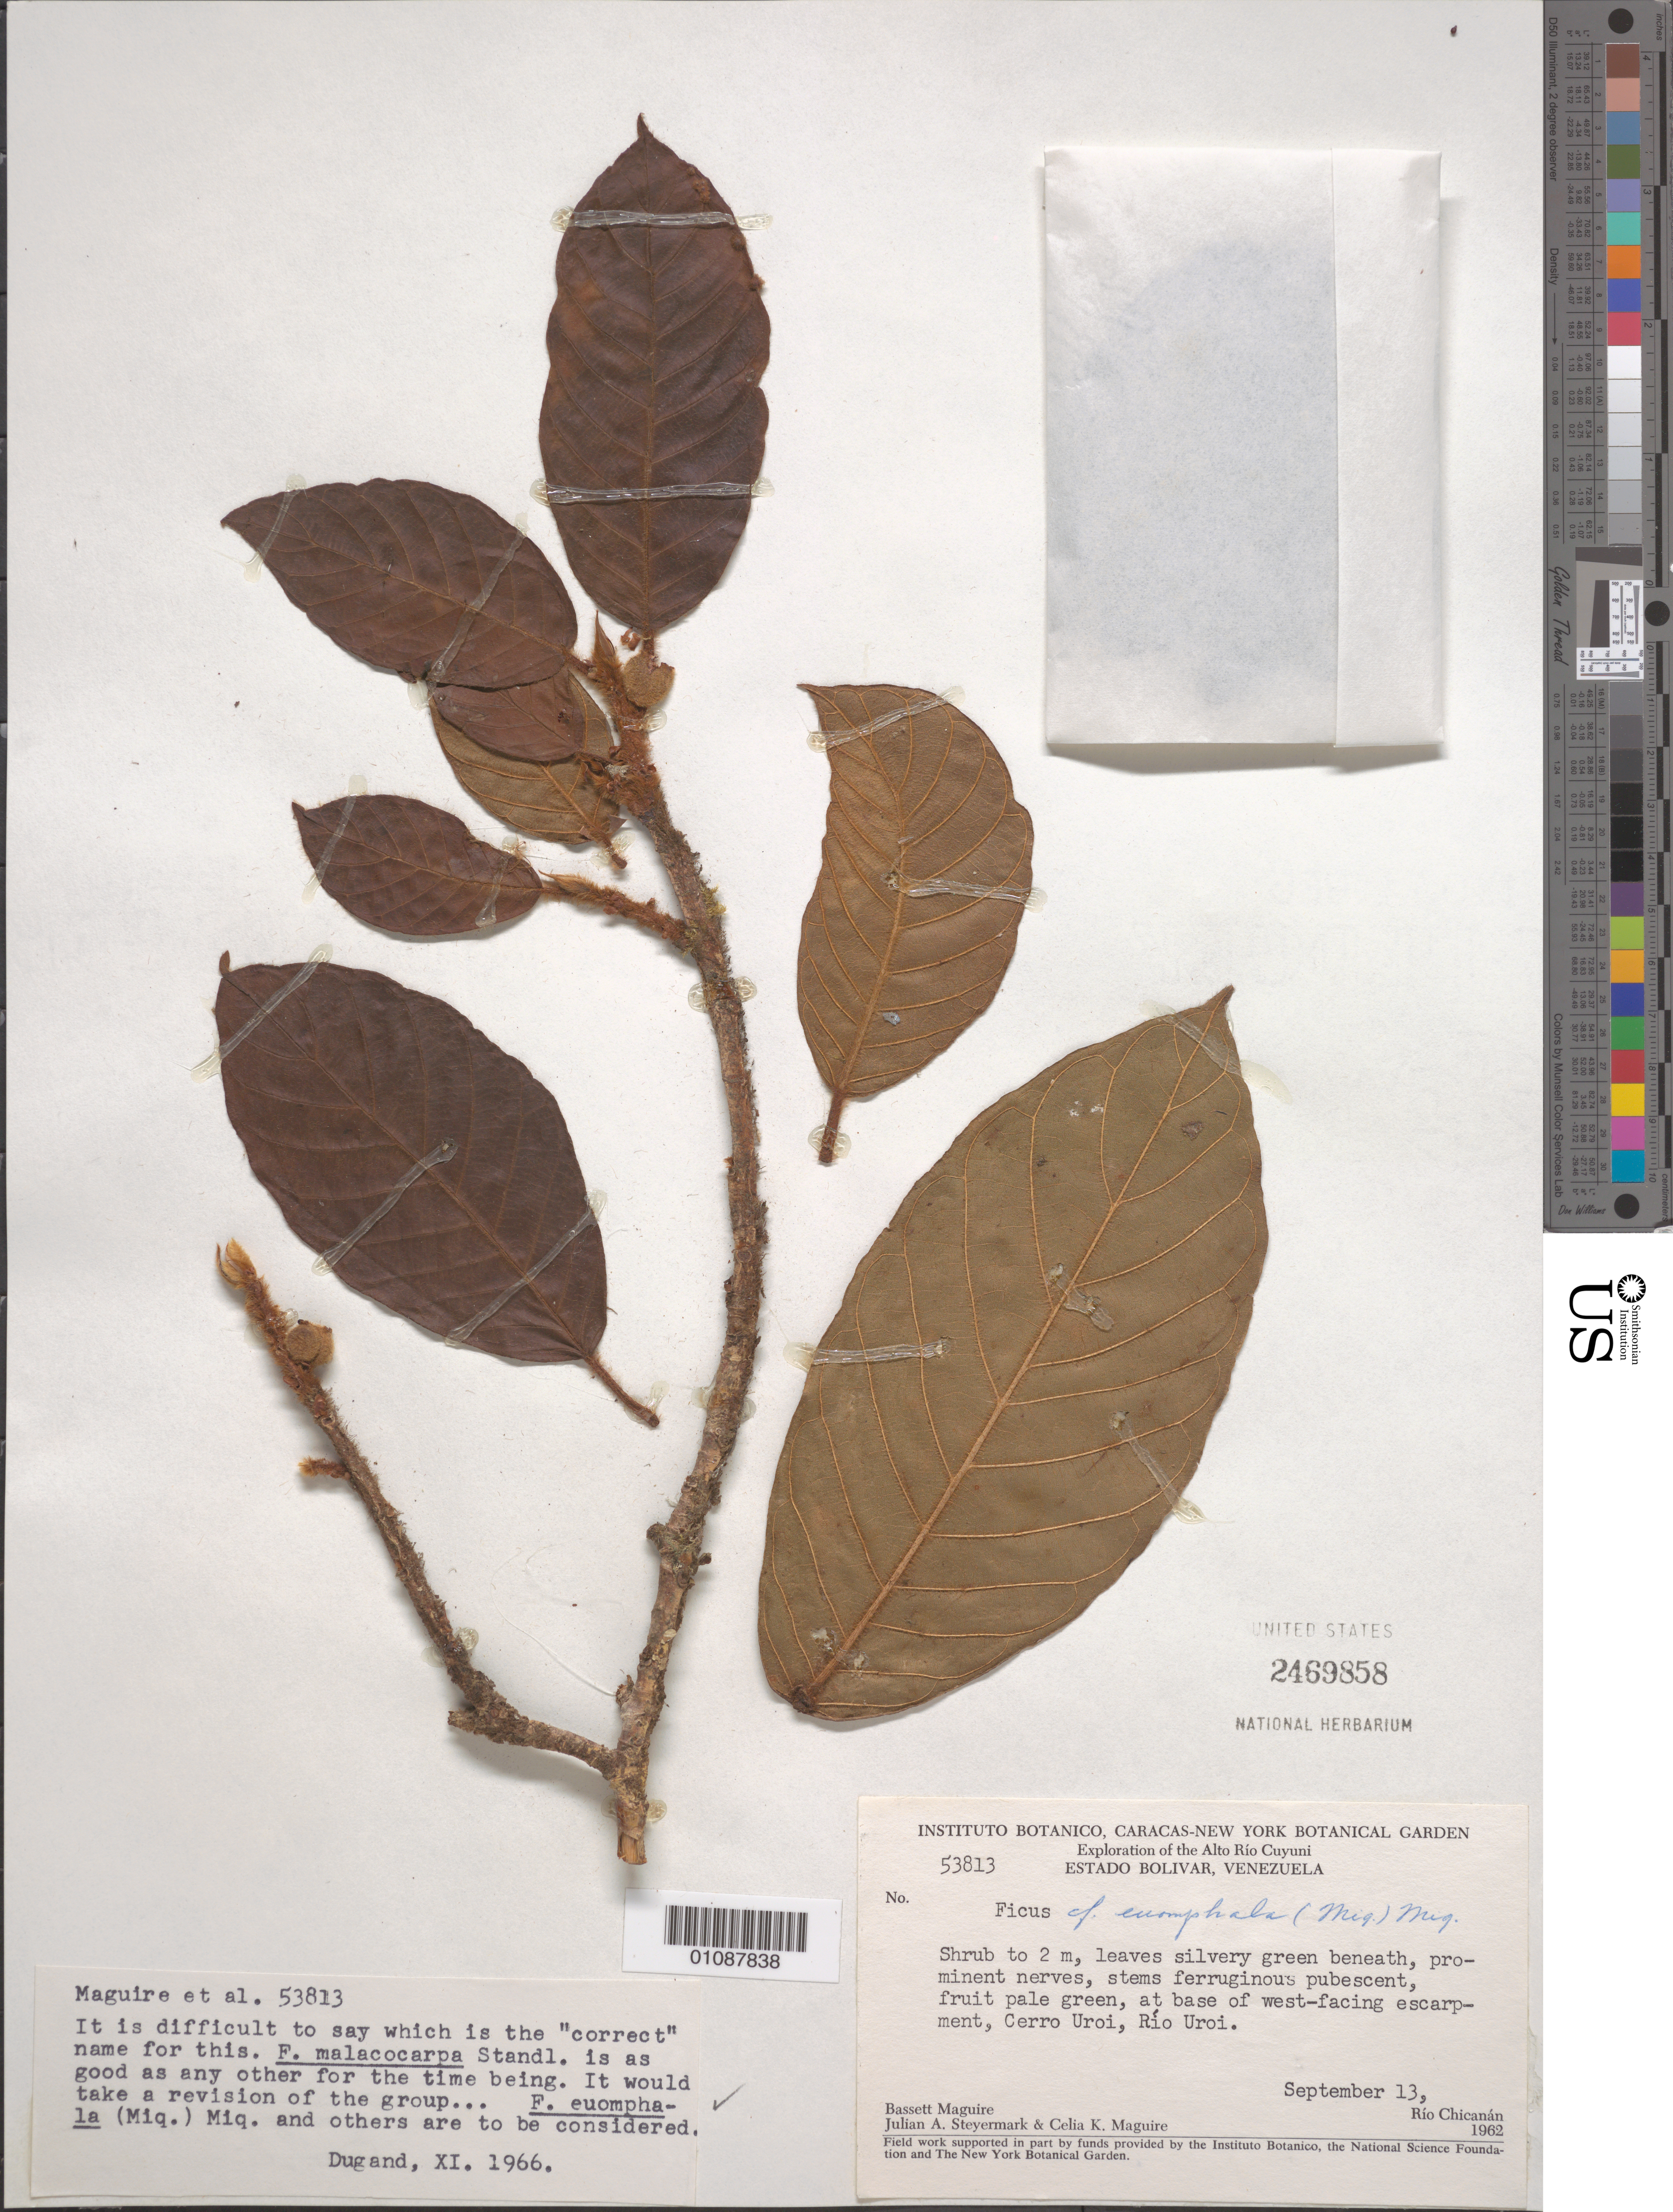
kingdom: Plantae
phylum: Tracheophyta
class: Magnoliopsida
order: Rosales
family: Moraceae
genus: Ficus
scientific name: Ficus llewelynii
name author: Standl.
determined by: Pederneiras, Leandro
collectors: B. Maguire, J. Steyermark & C. K. Maguire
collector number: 53813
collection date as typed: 13-Sep-62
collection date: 1962-09-13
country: Venezuela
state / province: Bolívar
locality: Alto Río Cuyuni, Cerro Uroi, Río Uroi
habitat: Base of west-facing escarpment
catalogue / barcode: US 2469858